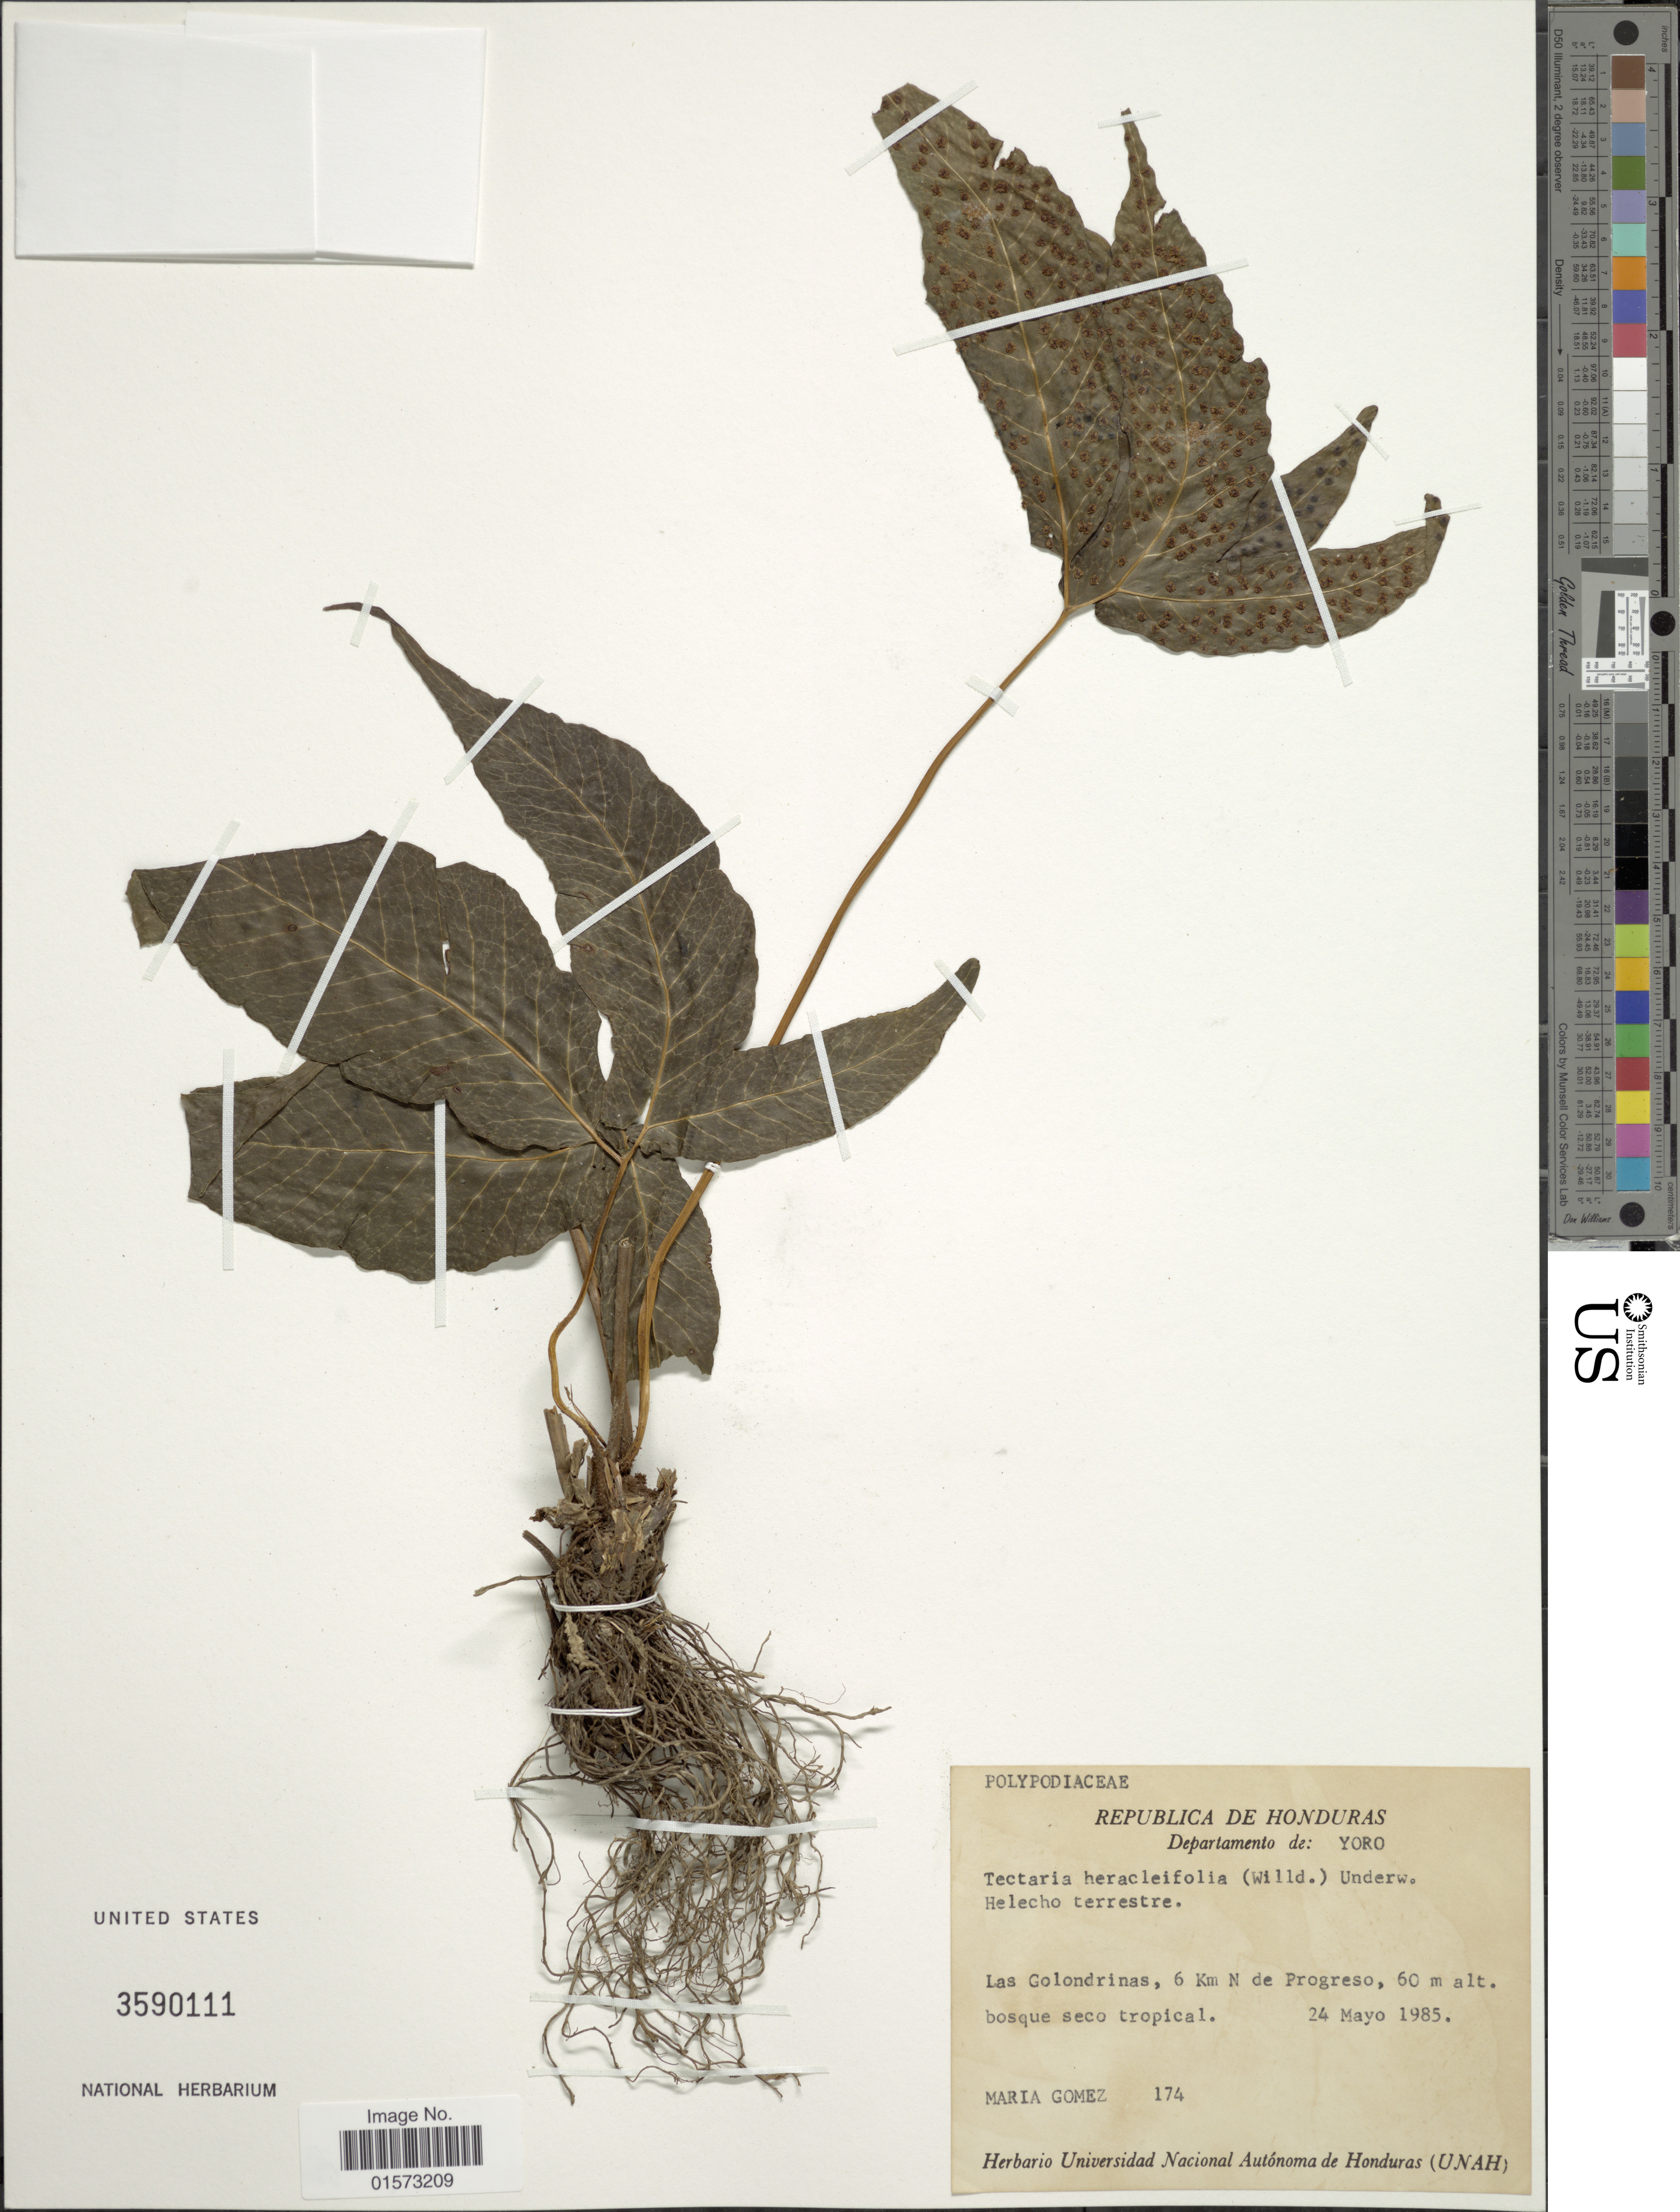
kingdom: Plantae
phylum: Tracheophyta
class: Polypodiopsida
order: Polypodiales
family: Tectariaceae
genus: Tectaria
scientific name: Tectaria heracleifolia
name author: (Willd.) Underw.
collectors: M. Gomez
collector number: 174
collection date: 1985-05-24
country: Honduras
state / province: Yoro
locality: Departemento de: Yoro. Las Golondrinas, 6 km N de Progreso,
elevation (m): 60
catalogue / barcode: US 3590111